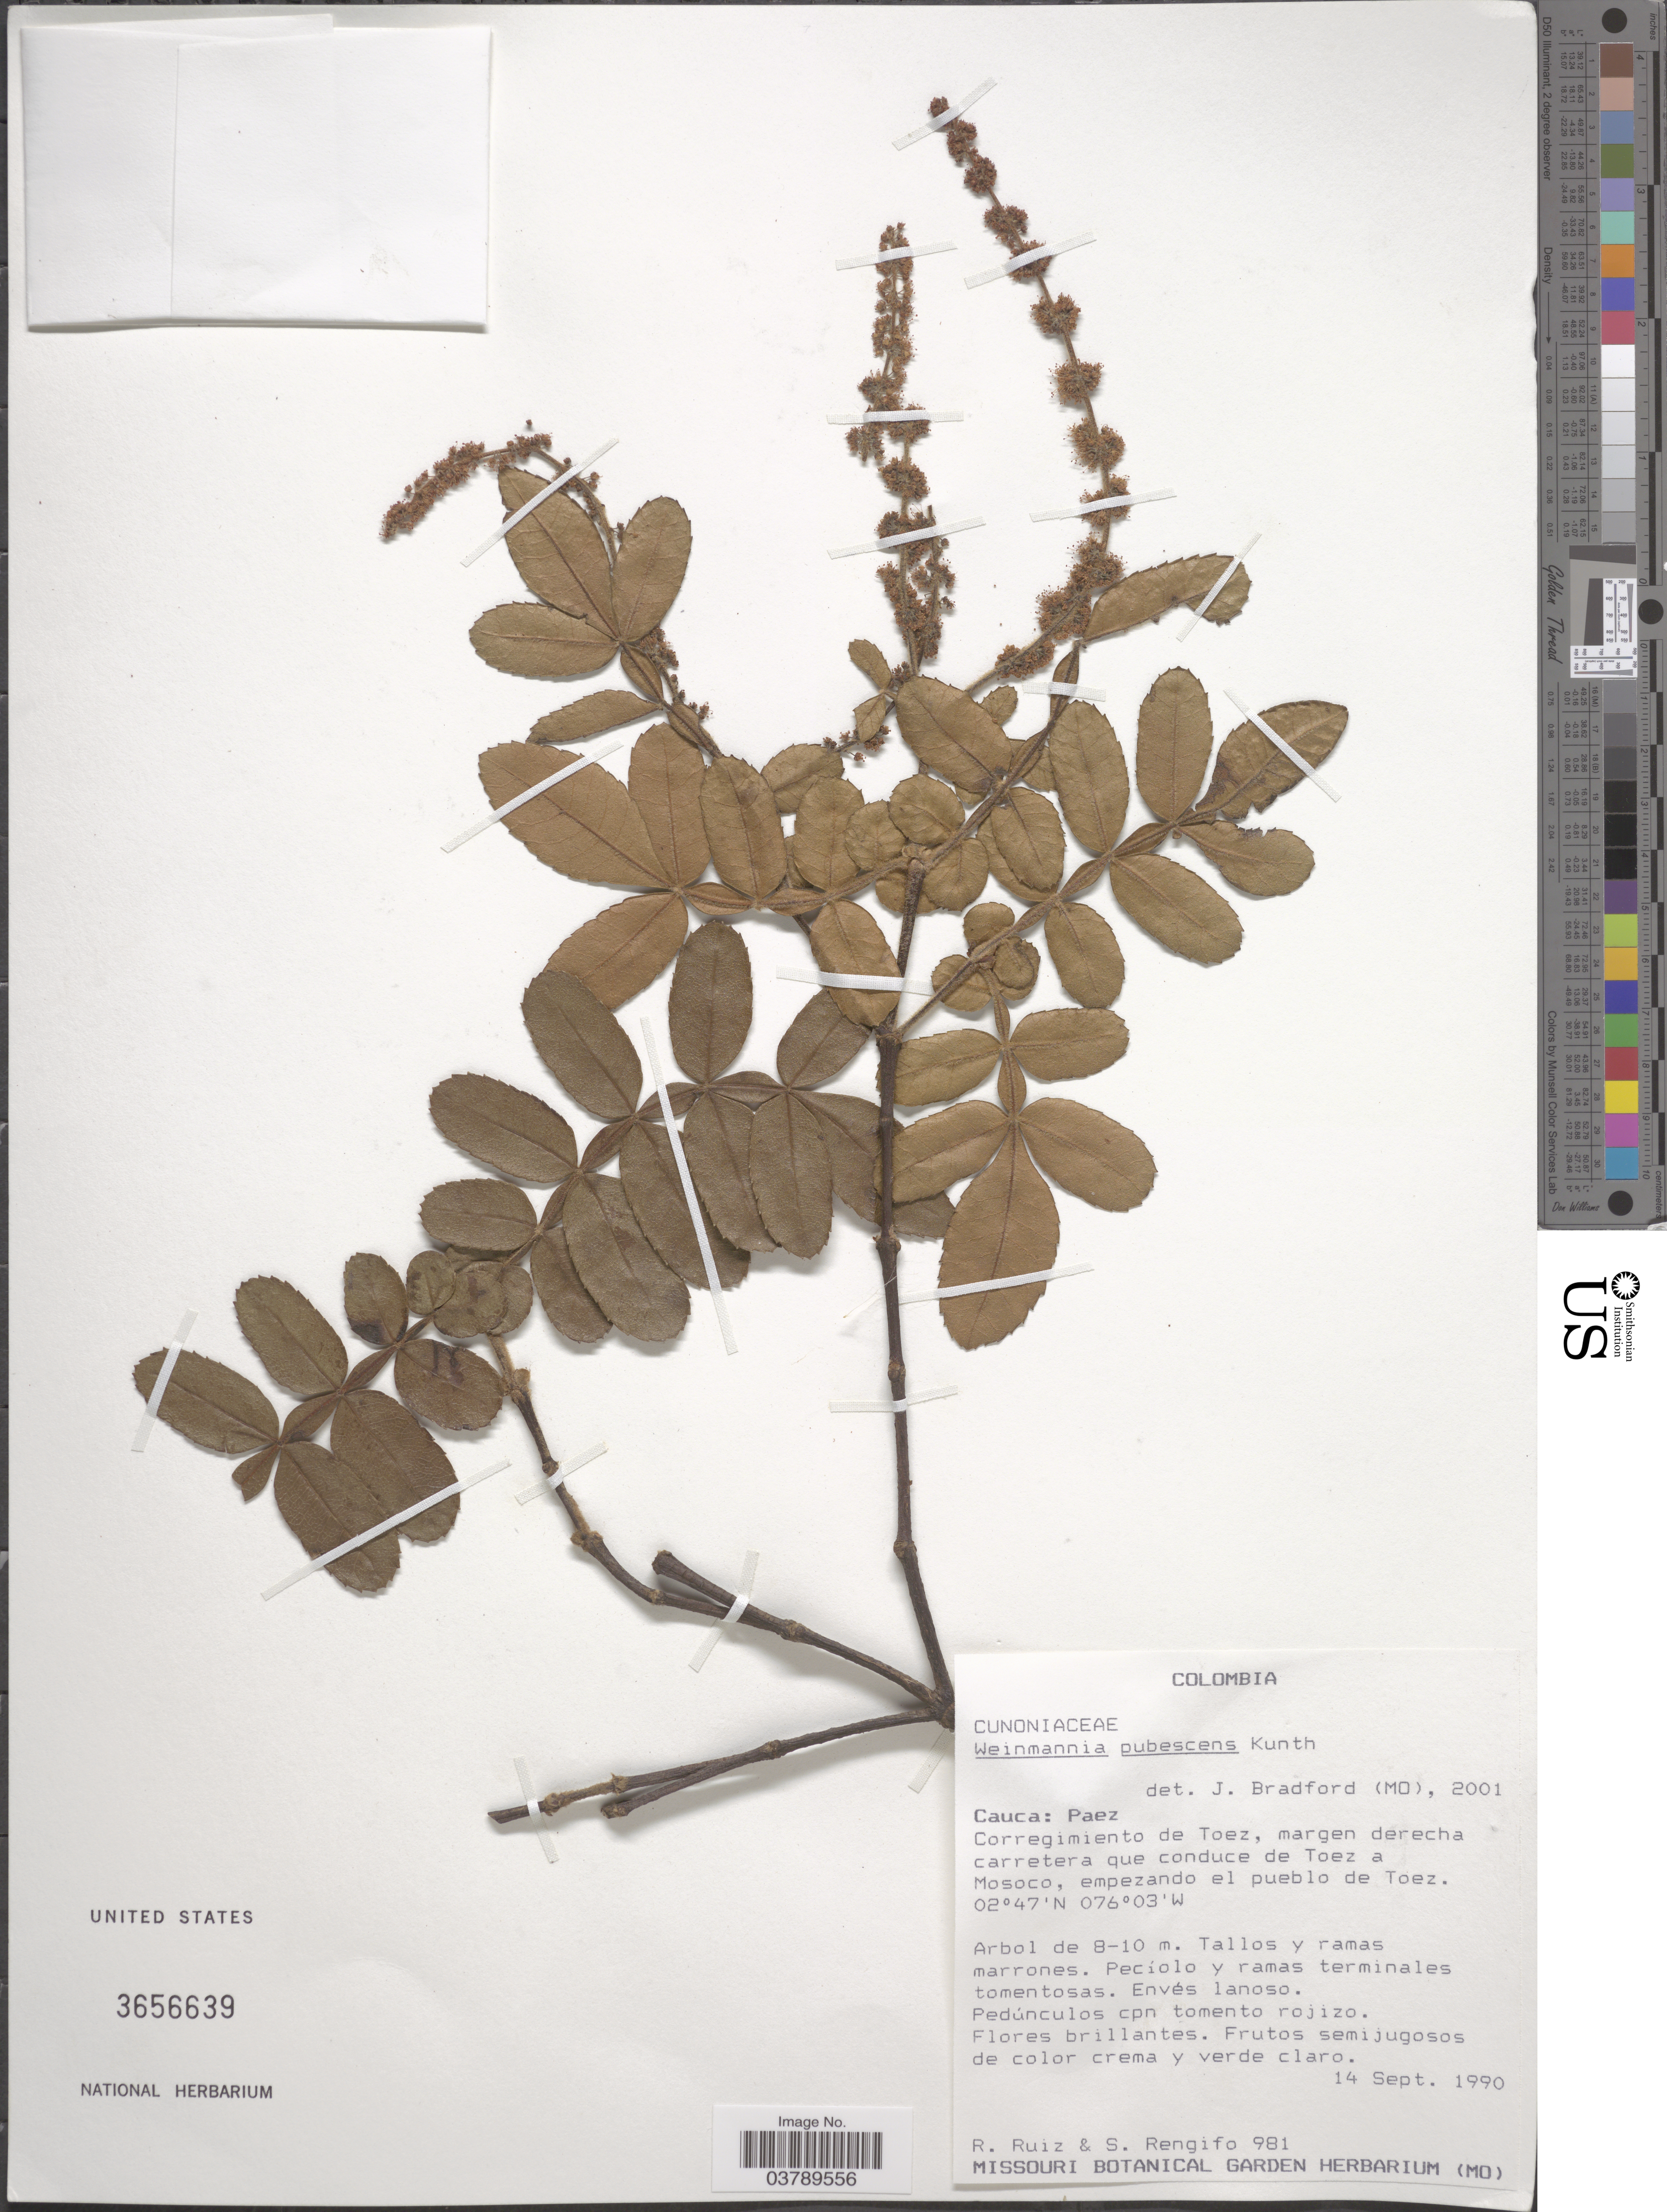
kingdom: Plantae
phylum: Tracheophyta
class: Magnoliopsida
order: Oxalidales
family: Cunoniaceae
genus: Weinmannia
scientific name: Weinmannia pubescens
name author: Kunth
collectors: R. Ruiz & S. Rengifo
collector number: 981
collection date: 1990-09-14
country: Colombia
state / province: Cauca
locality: Paez. Corregimiento de Toez, margen derecha carretera que conduce de Toez a Mosoco, empezando el pueblo de Toez.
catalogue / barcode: US 3656639